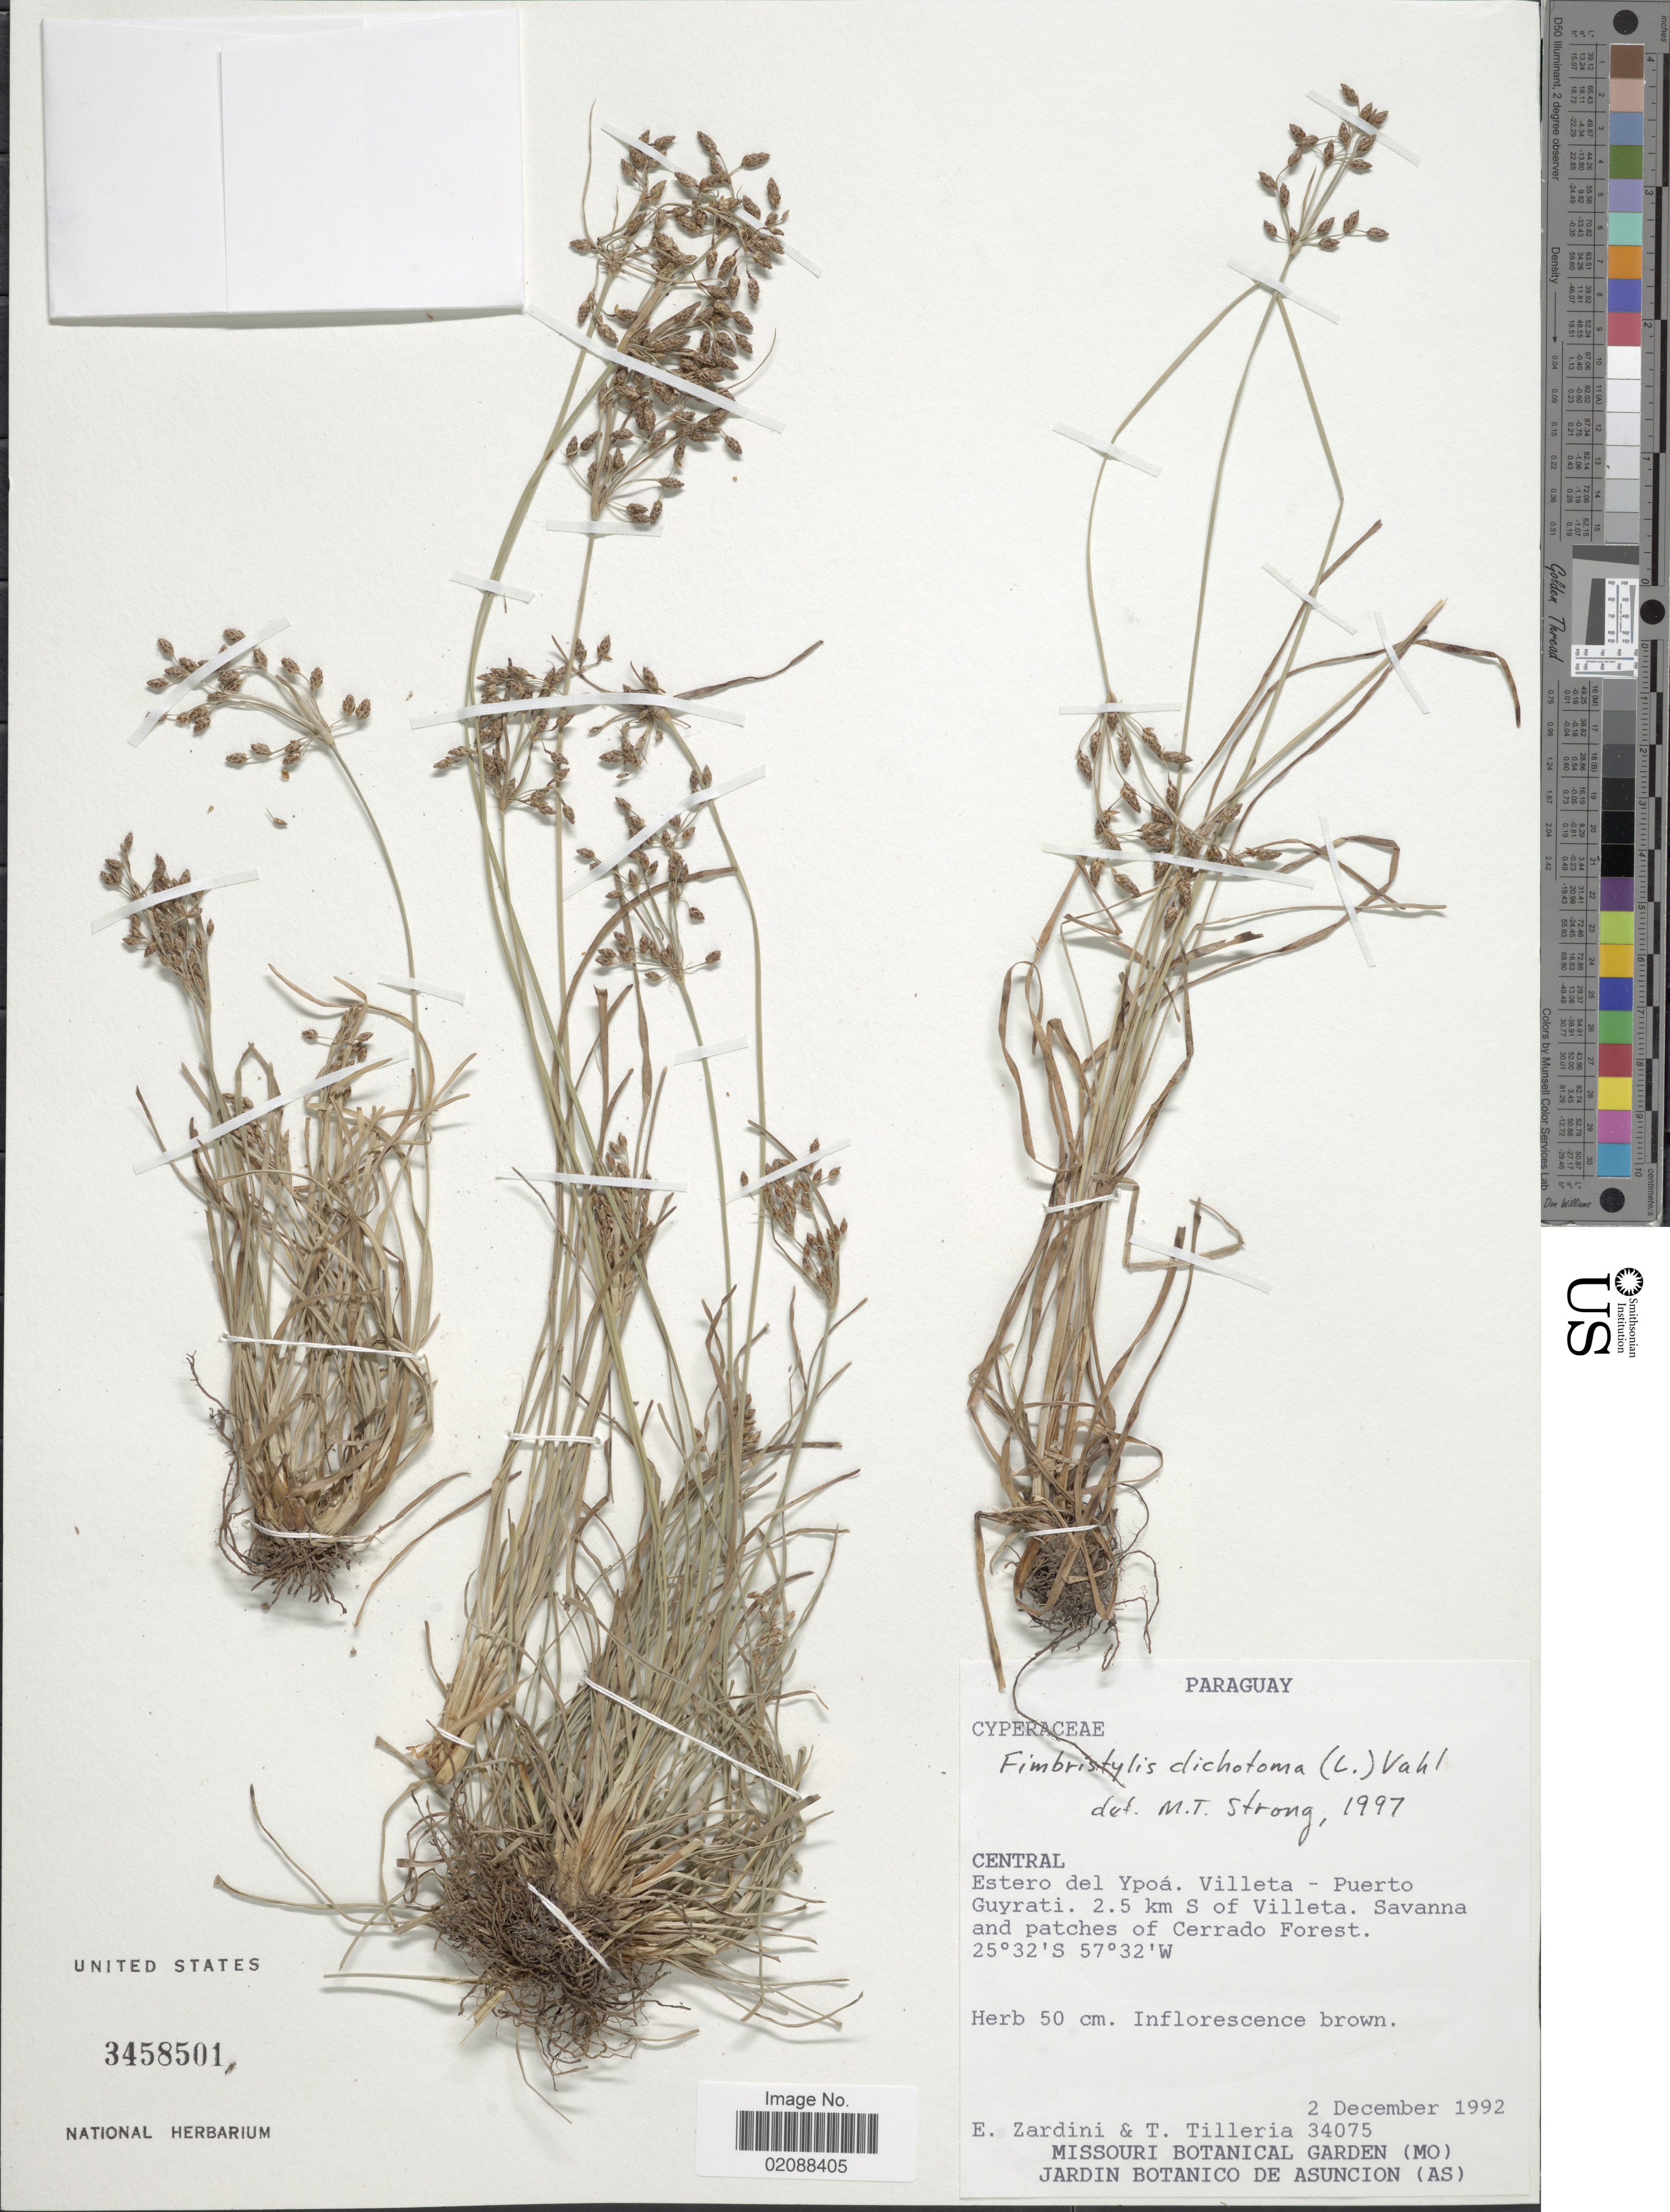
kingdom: Plantae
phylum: Tracheophyta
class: Liliopsida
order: Poales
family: Cyperaceae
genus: Fimbristylis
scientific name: Fimbristylis dichotoma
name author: (L.) Vahl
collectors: E. M. Zardini & T. Tilleria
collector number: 34075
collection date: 1992-12-02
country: Paraguay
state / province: Central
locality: Estero del Ypoa. Villeta - Puerto Guyrati. 2.5 km S of Villeta. Savanna and patches of Cerrado Forest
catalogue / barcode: US 3458501